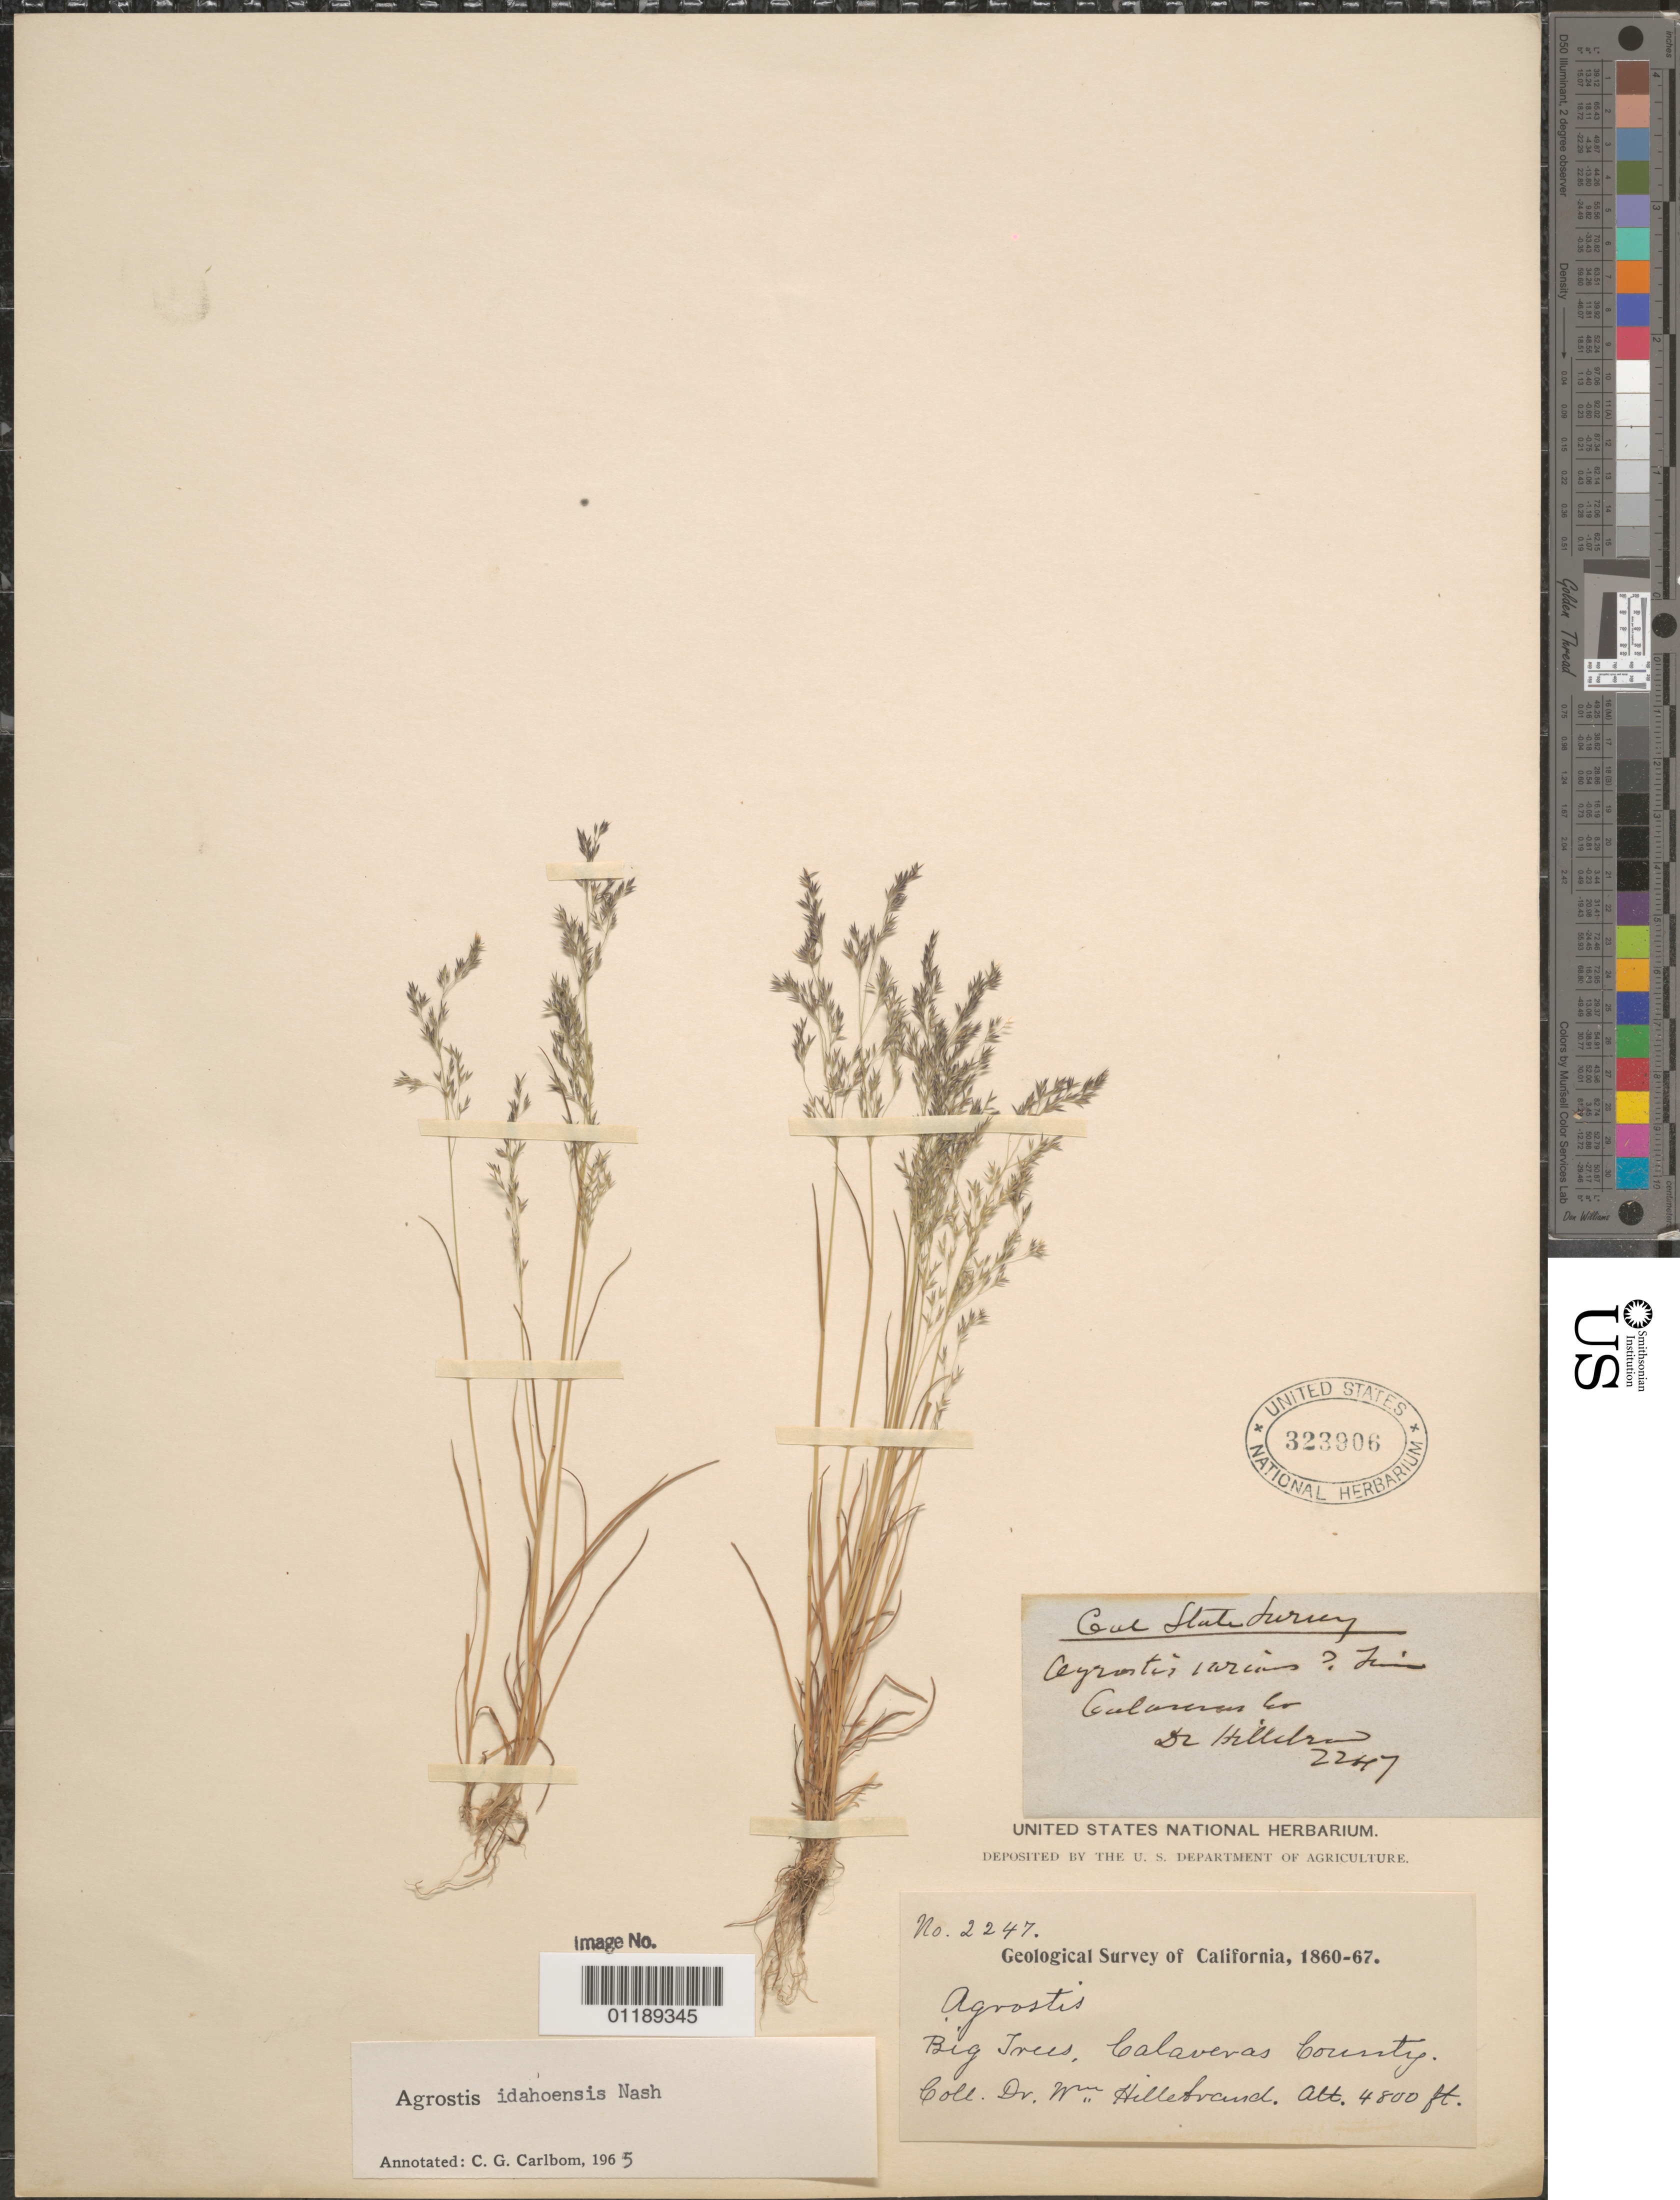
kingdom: Plantae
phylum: Tracheophyta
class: Liliopsida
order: Poales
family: Poaceae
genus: Agrostis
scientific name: Agrostis idahoensis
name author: Nash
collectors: W. Hillebrand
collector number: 2247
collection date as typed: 1860 to 1867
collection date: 1860/1867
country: United States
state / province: California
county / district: Calaveras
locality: Big Trees.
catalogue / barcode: US 323906